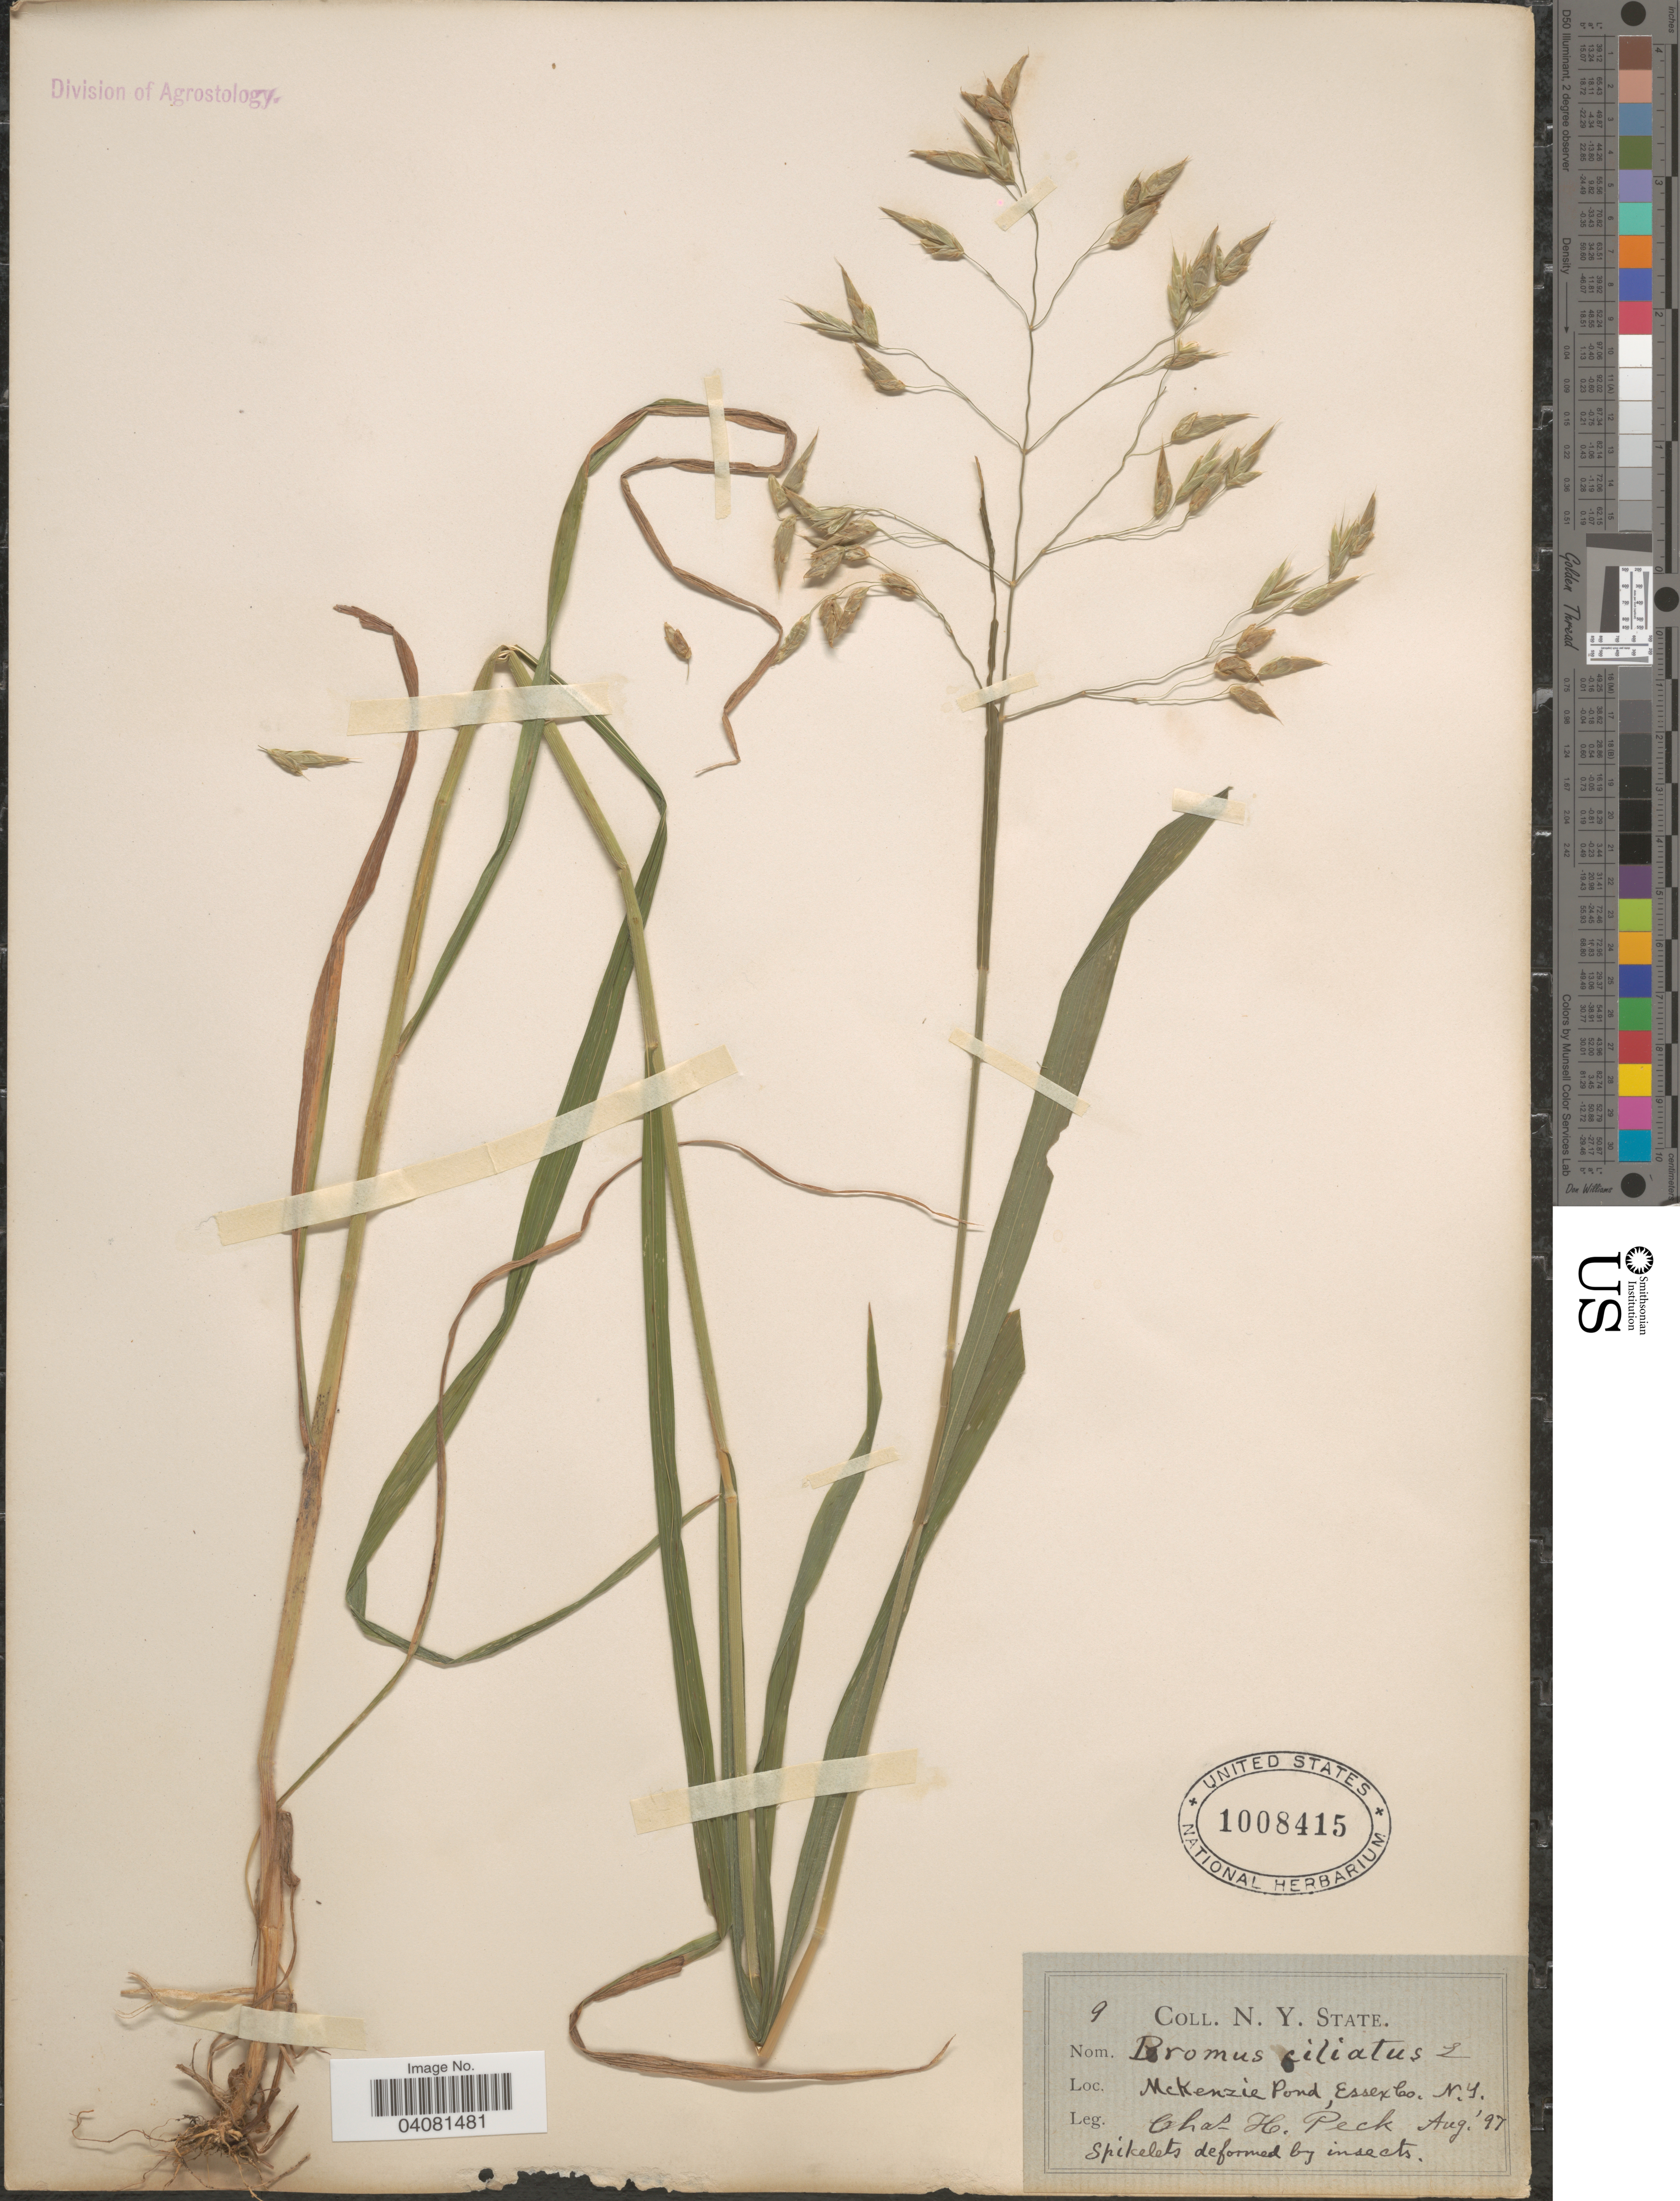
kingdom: Plantae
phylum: Tracheophyta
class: Liliopsida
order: Poales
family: Poaceae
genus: Bromus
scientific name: Bromus ciliatus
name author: L.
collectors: C. H. Peck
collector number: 9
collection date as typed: Transcribed d/m/y: /8/97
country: United States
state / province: New York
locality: McKenzie Pond, Essex Co.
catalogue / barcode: US 1008415